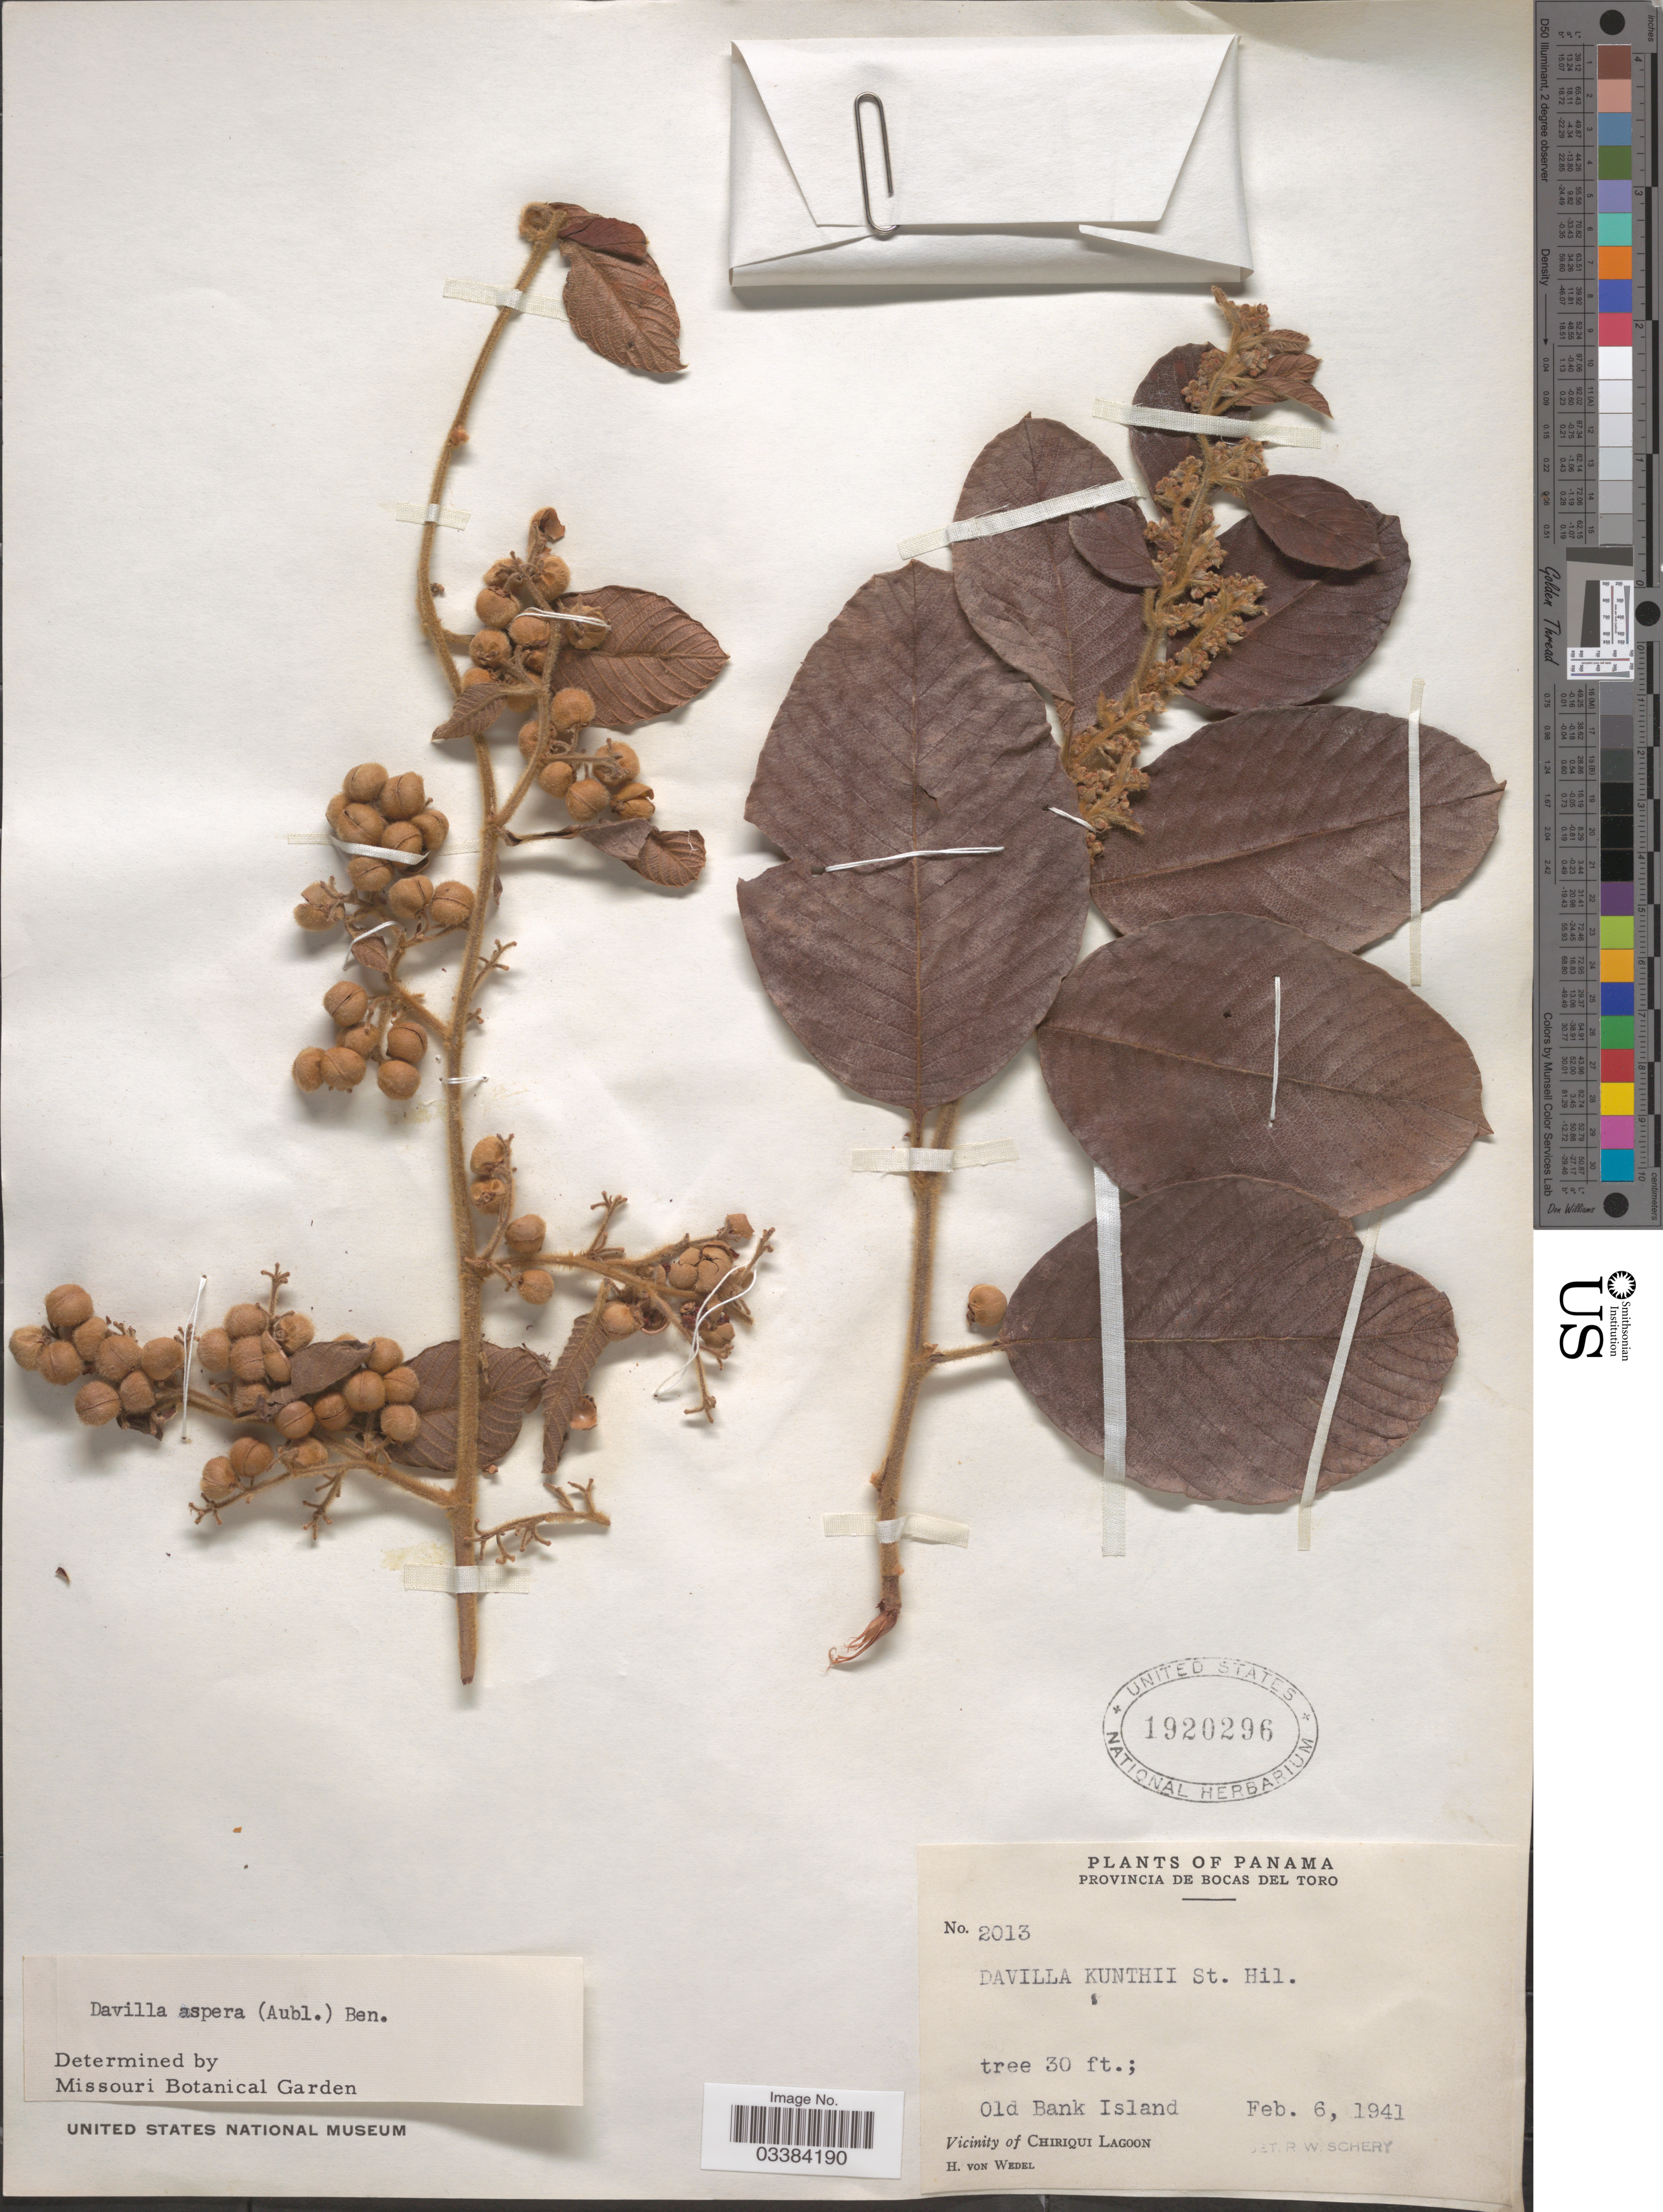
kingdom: Plantae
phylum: Tracheophyta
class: Magnoliopsida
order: Dilleniales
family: Dilleniaceae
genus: Davilla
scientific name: Davilla kunthii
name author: A. St.-Hil.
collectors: H. von Wedel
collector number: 2013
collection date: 1941-02-06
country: Panama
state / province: Bocas del Toro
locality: Old Bank Island. Vicinity of Chiriqui Lagoon.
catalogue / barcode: US 1920296